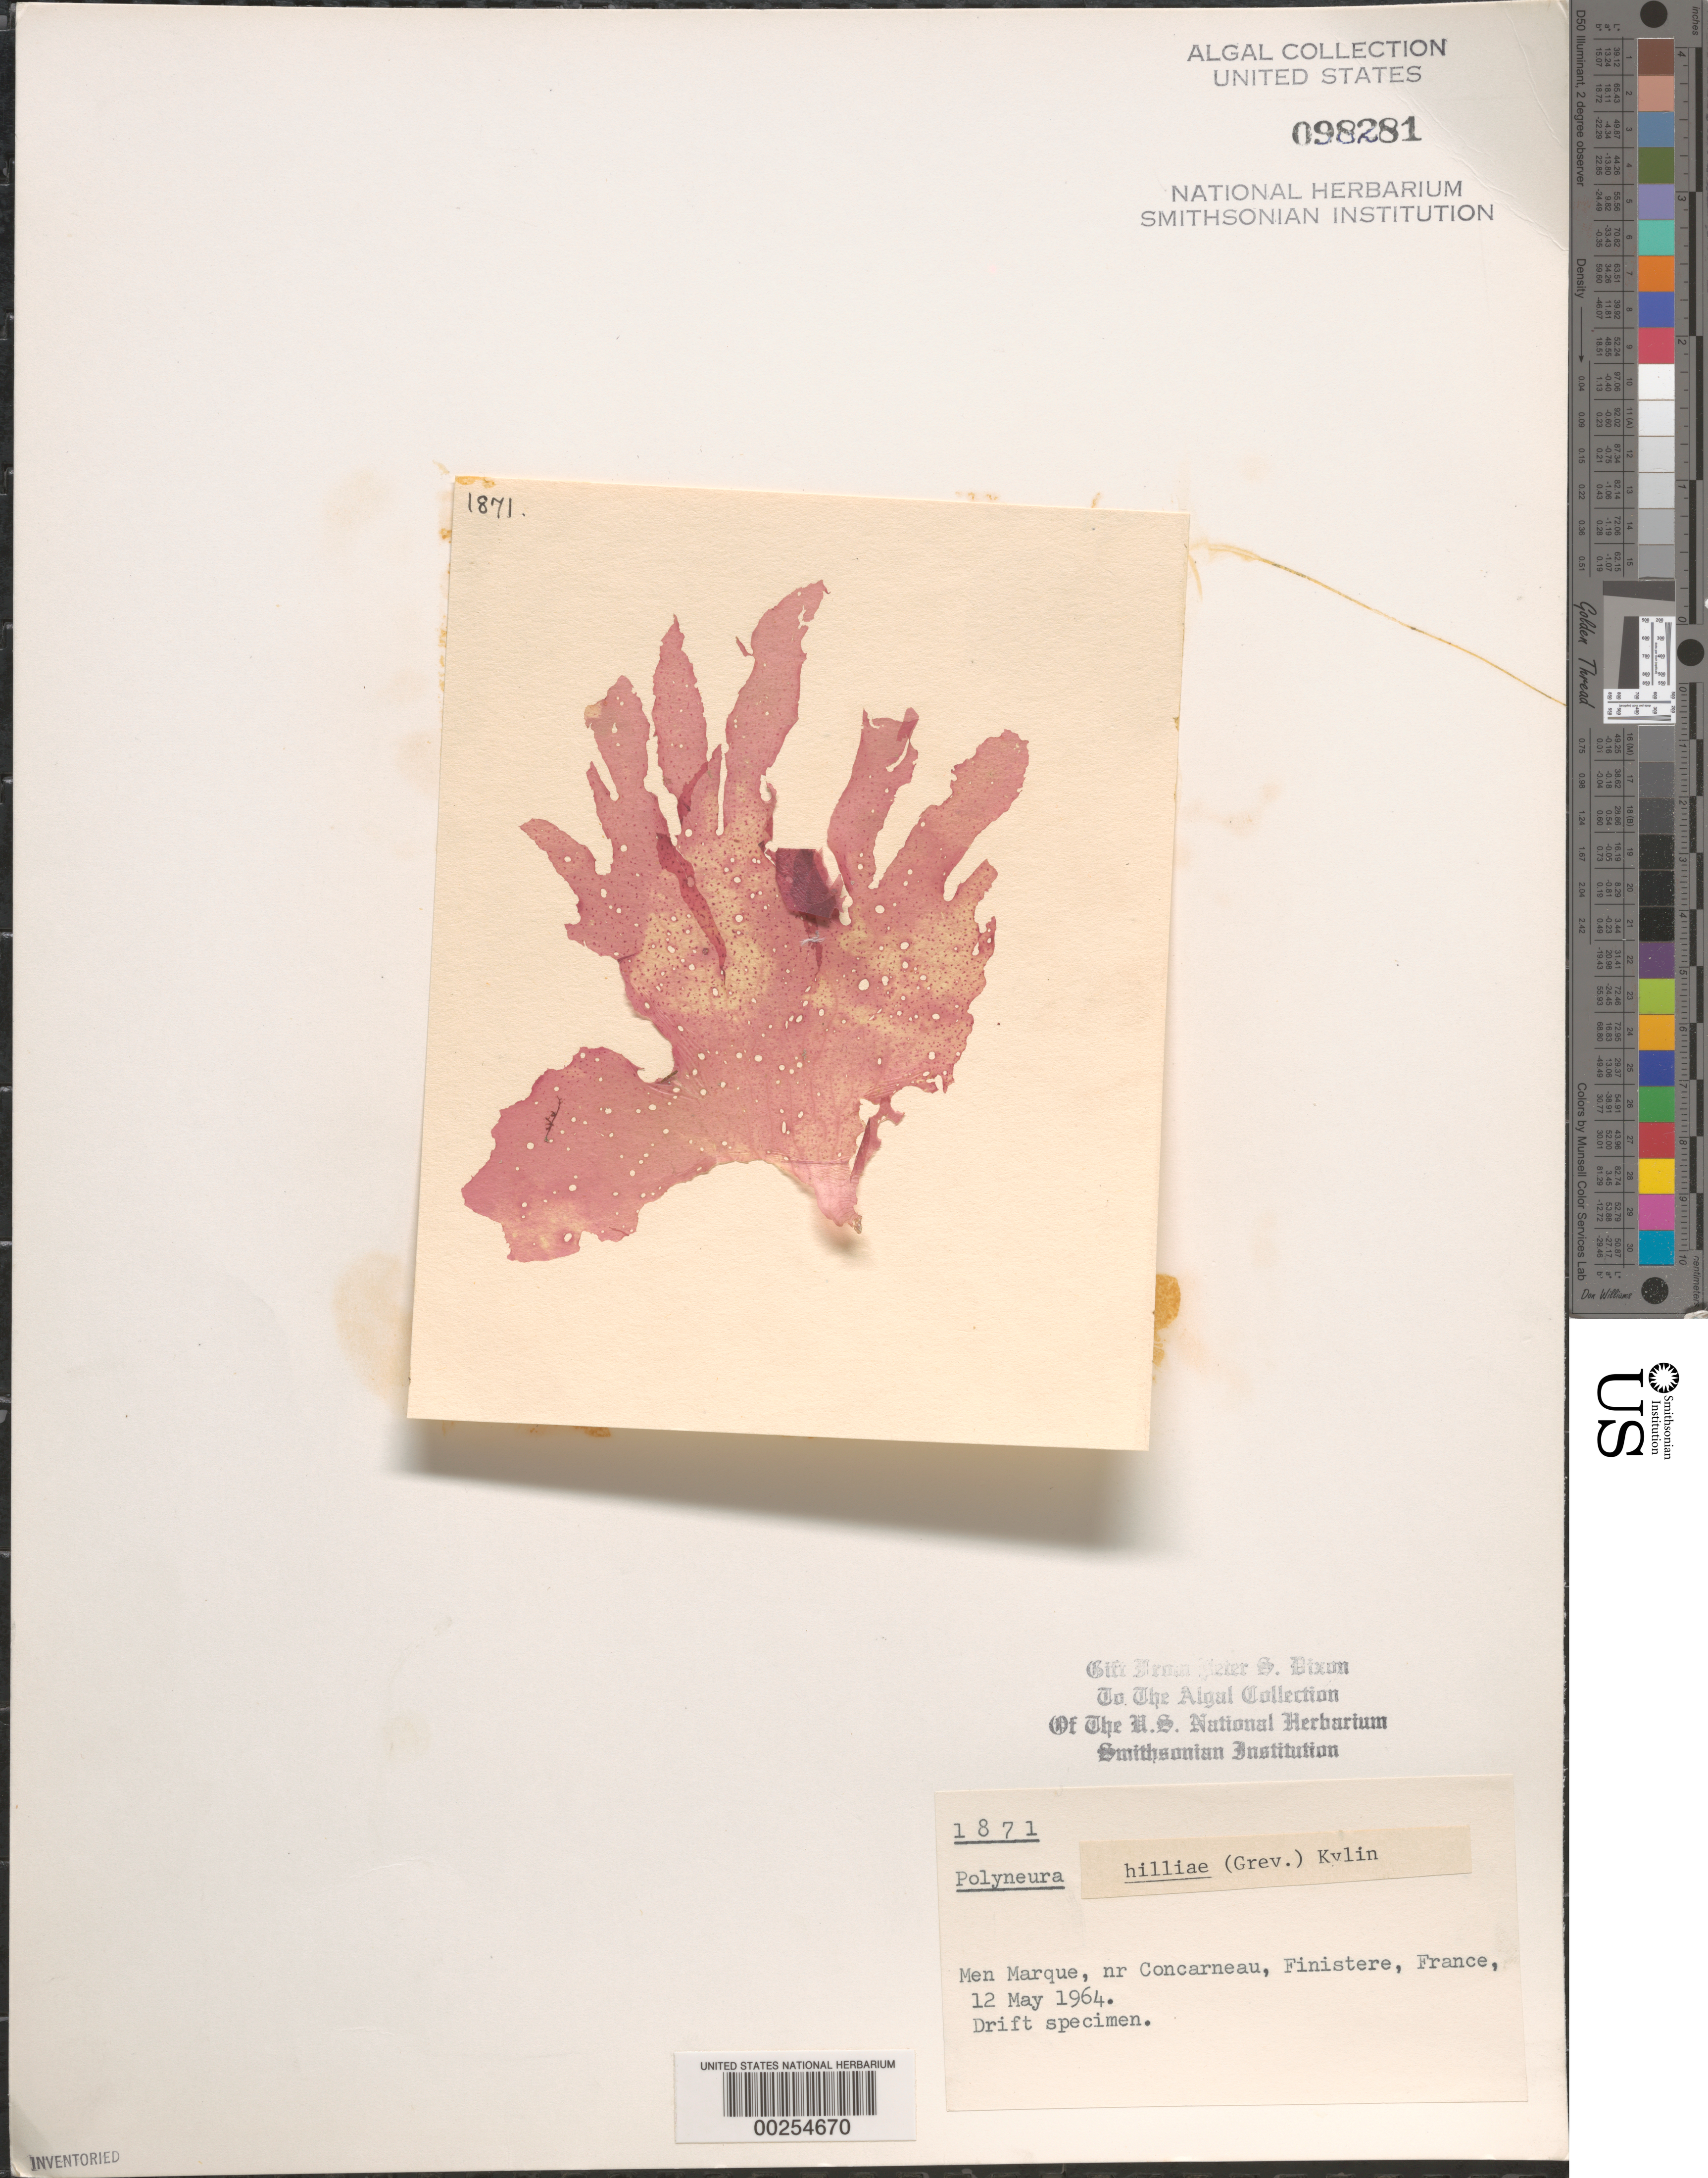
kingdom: Plantae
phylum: Rhodophyta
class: Florideophyceae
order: Ceramiales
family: Delesseriaceae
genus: Polyneura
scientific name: Polyneura bonnemaisonii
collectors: P. S. Dixon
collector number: PSD 1871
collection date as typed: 12 May 1964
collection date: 1964-05-12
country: France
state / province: Bretagne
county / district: Finistère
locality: Men marque, near concarneau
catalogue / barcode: US 98281